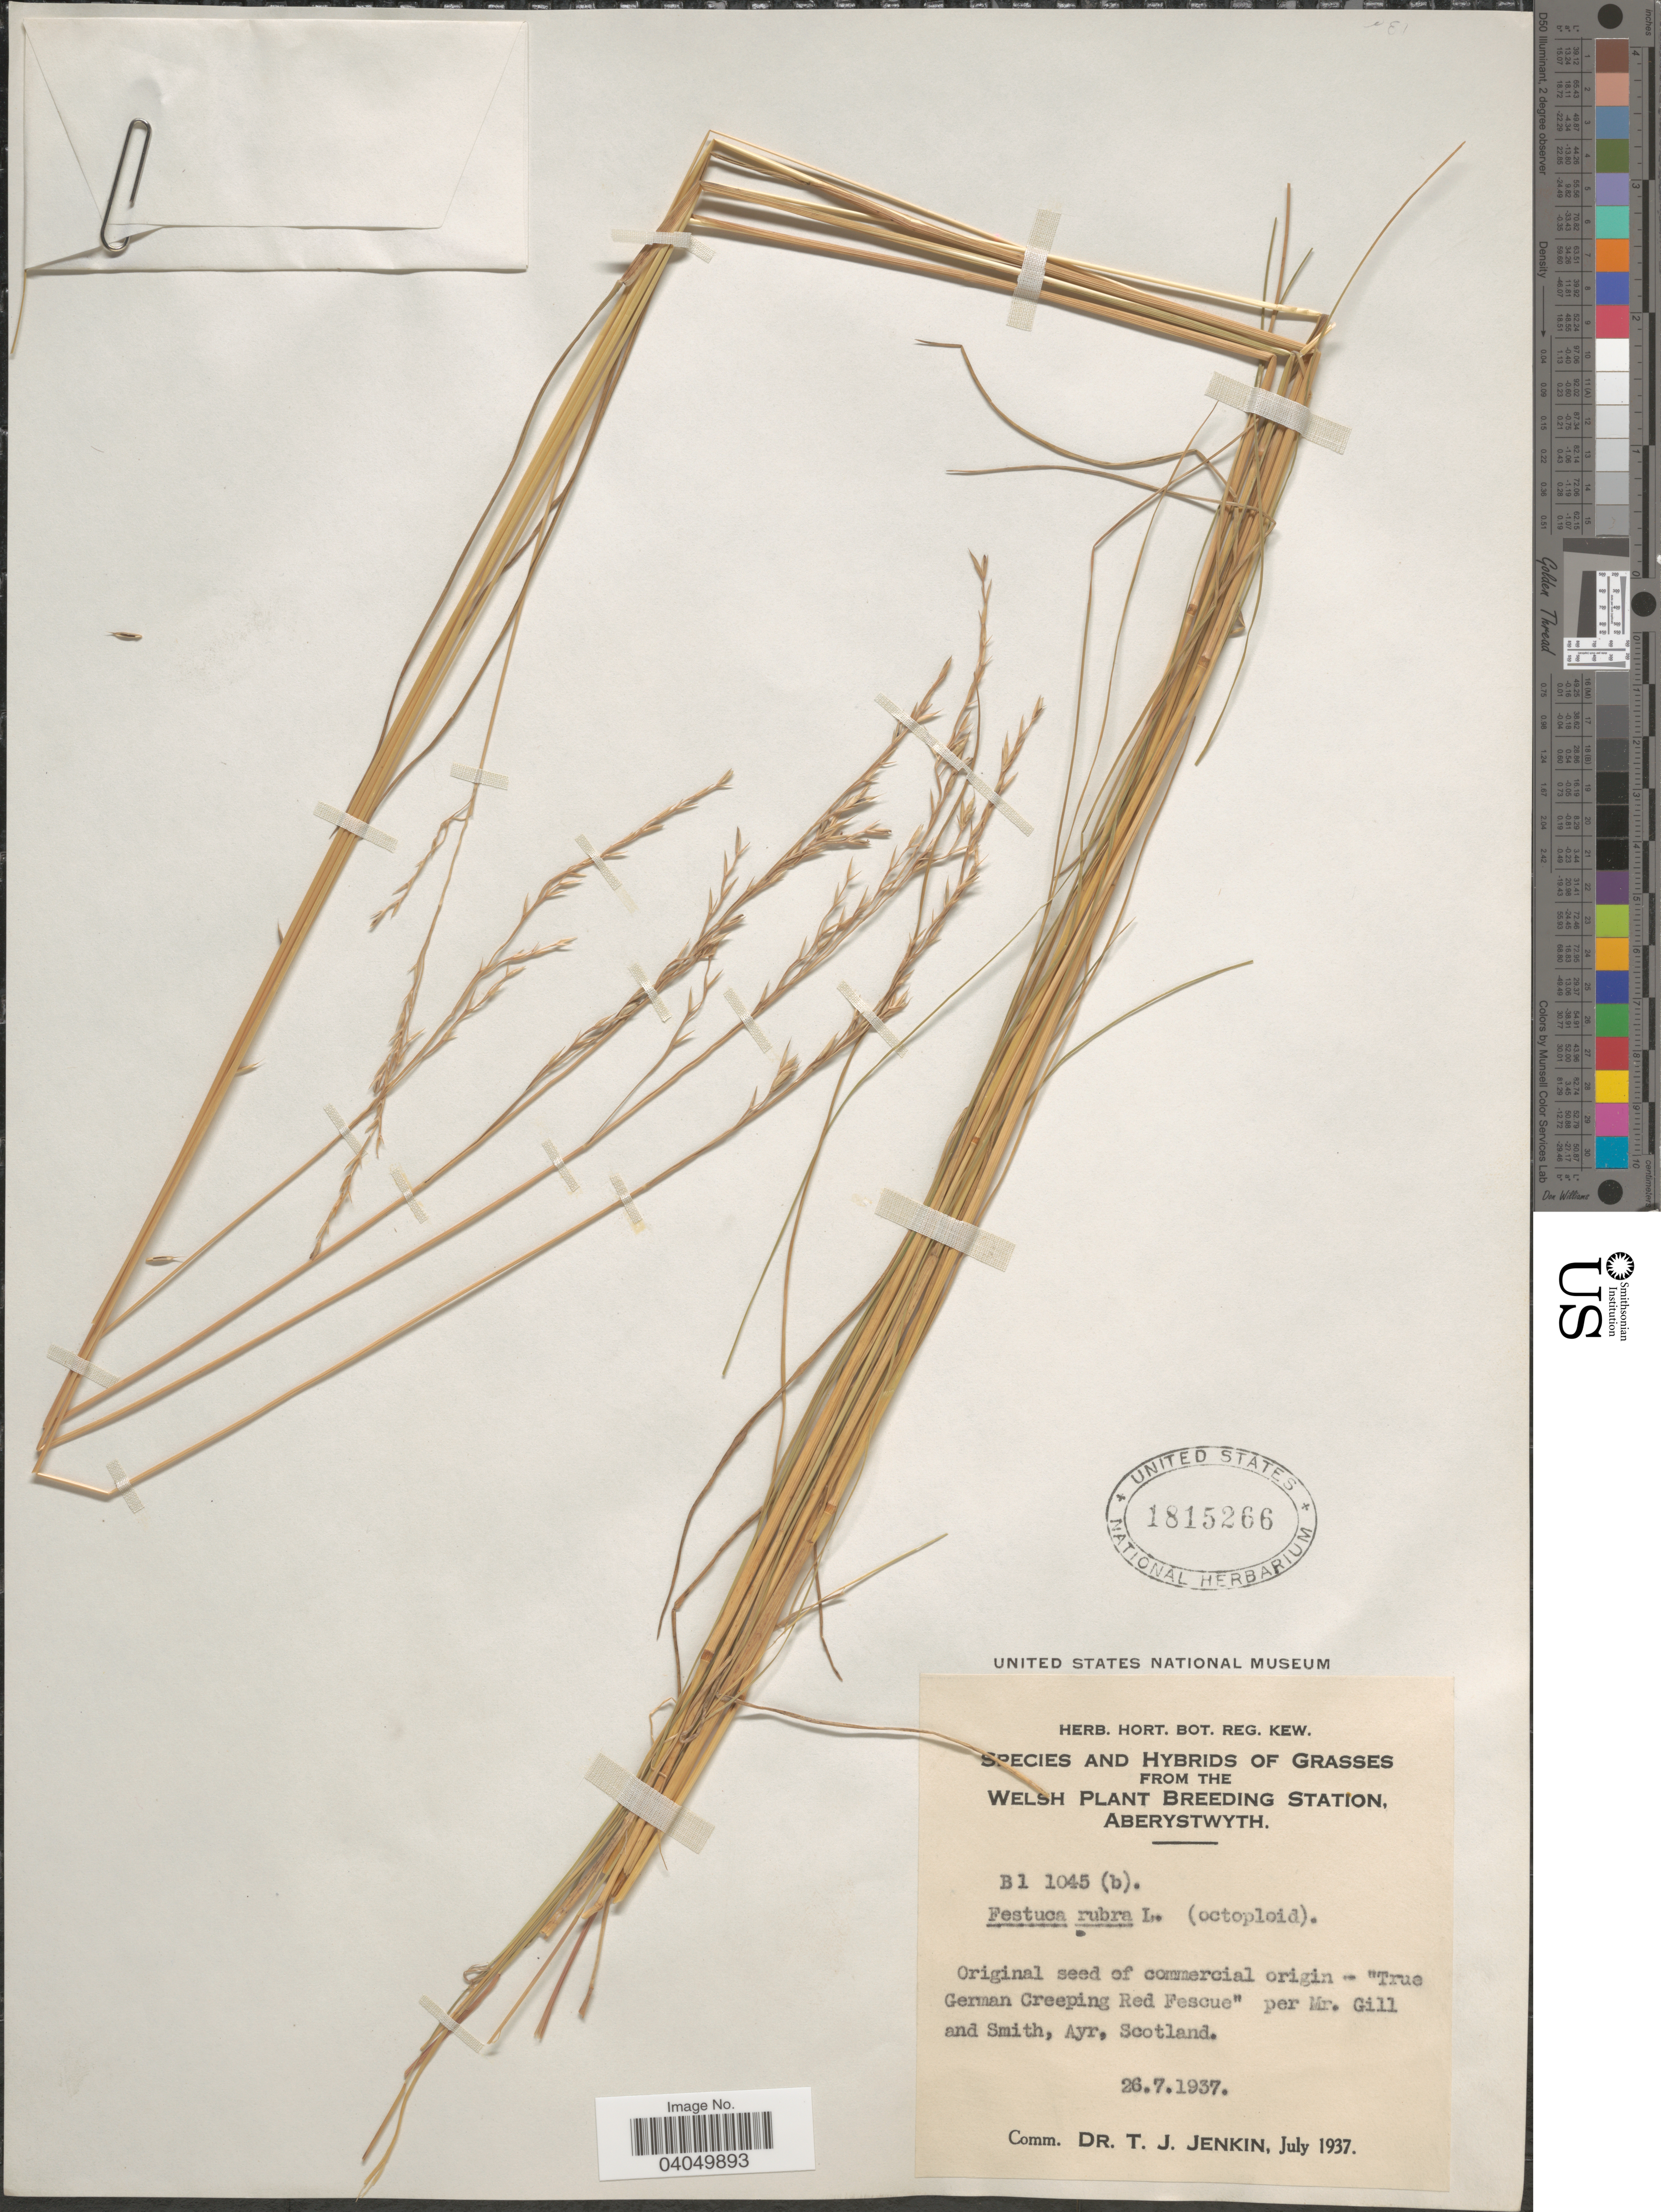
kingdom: Plantae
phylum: Tracheophyta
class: Liliopsida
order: Poales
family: Poaceae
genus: Festuca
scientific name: Festuca rubra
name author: L.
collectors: Ex herb. Hort. Bot. Reg. Kew.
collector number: B1 1045 (b)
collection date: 1937-07-26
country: United Kingdom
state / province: Wales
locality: Welsh Plant Breeding Station, Aberystwyth.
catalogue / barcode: US 1815266